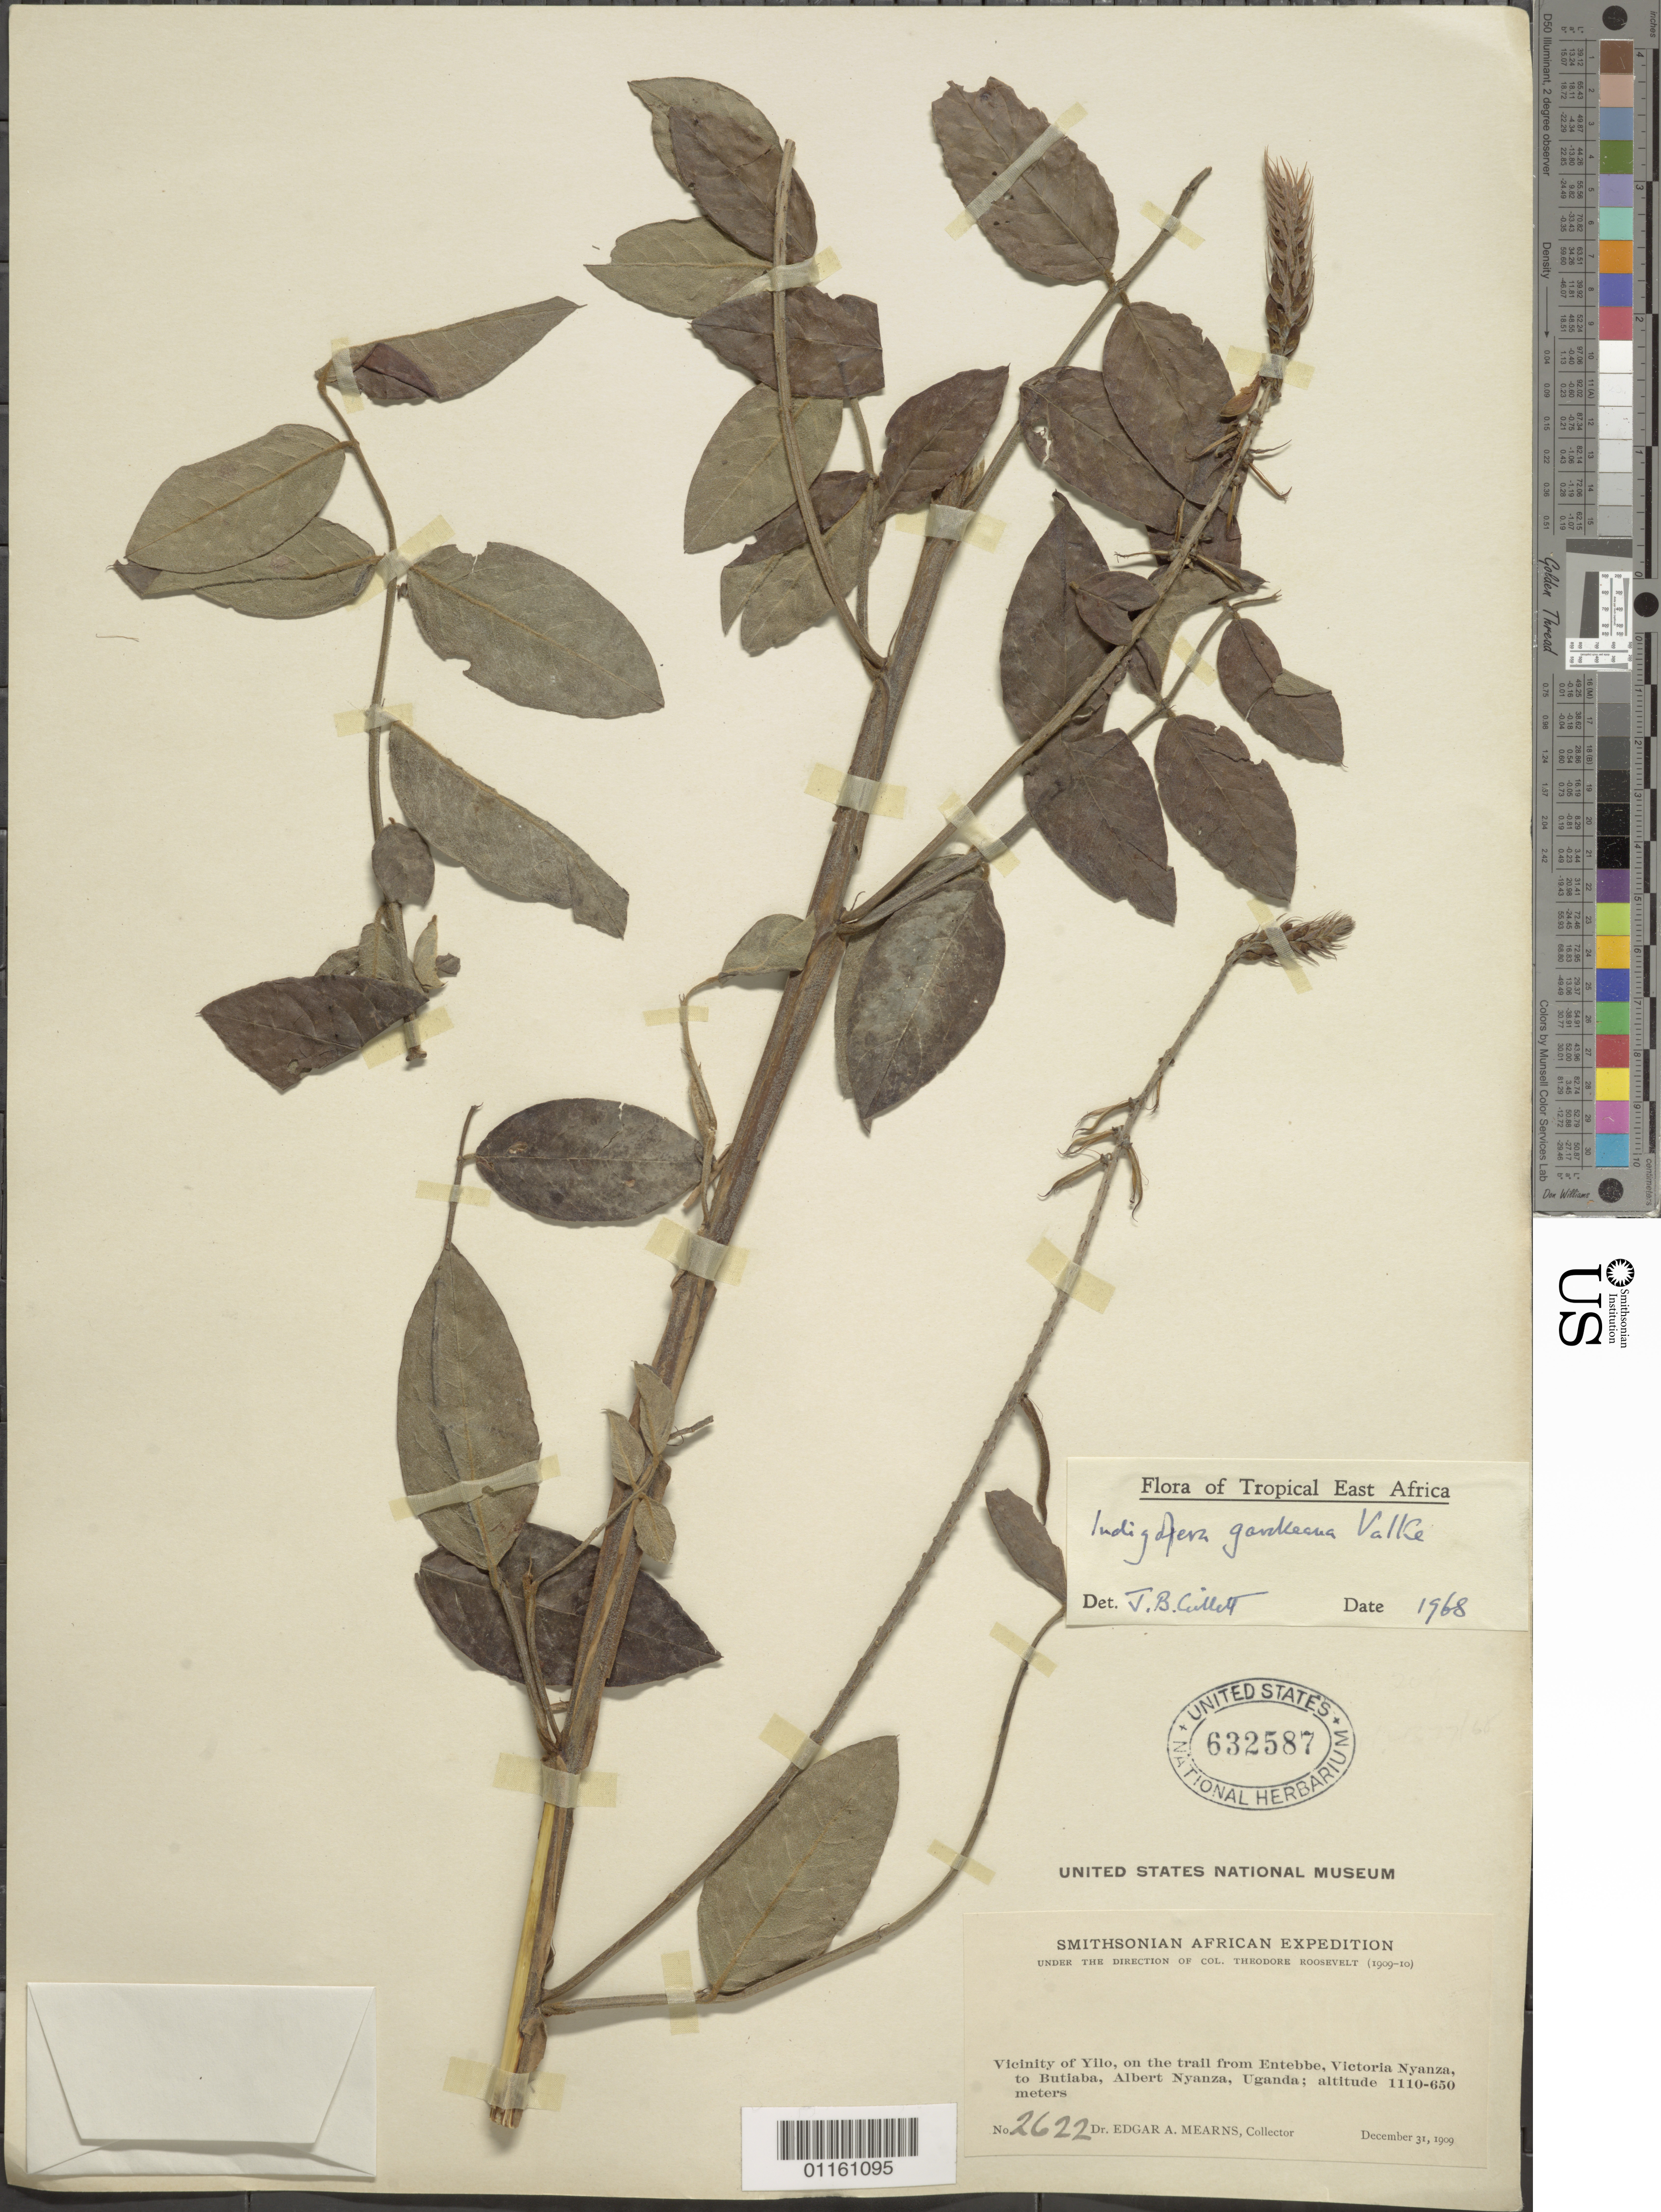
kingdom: Plantae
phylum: Tracheophyta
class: Magnoliopsida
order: Fabales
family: Fabaceae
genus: Indigofera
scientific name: Indigofera garckeana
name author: Vatke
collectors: E. A. Mearns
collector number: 2622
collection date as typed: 31 Dec 1909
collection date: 1909-12-31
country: Uganda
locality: Vicinity of Yilo, on the trail from Entebbe, Victoria Nyanza, to Butiaba, Albert Nyanza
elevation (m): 1110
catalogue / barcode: US 632587